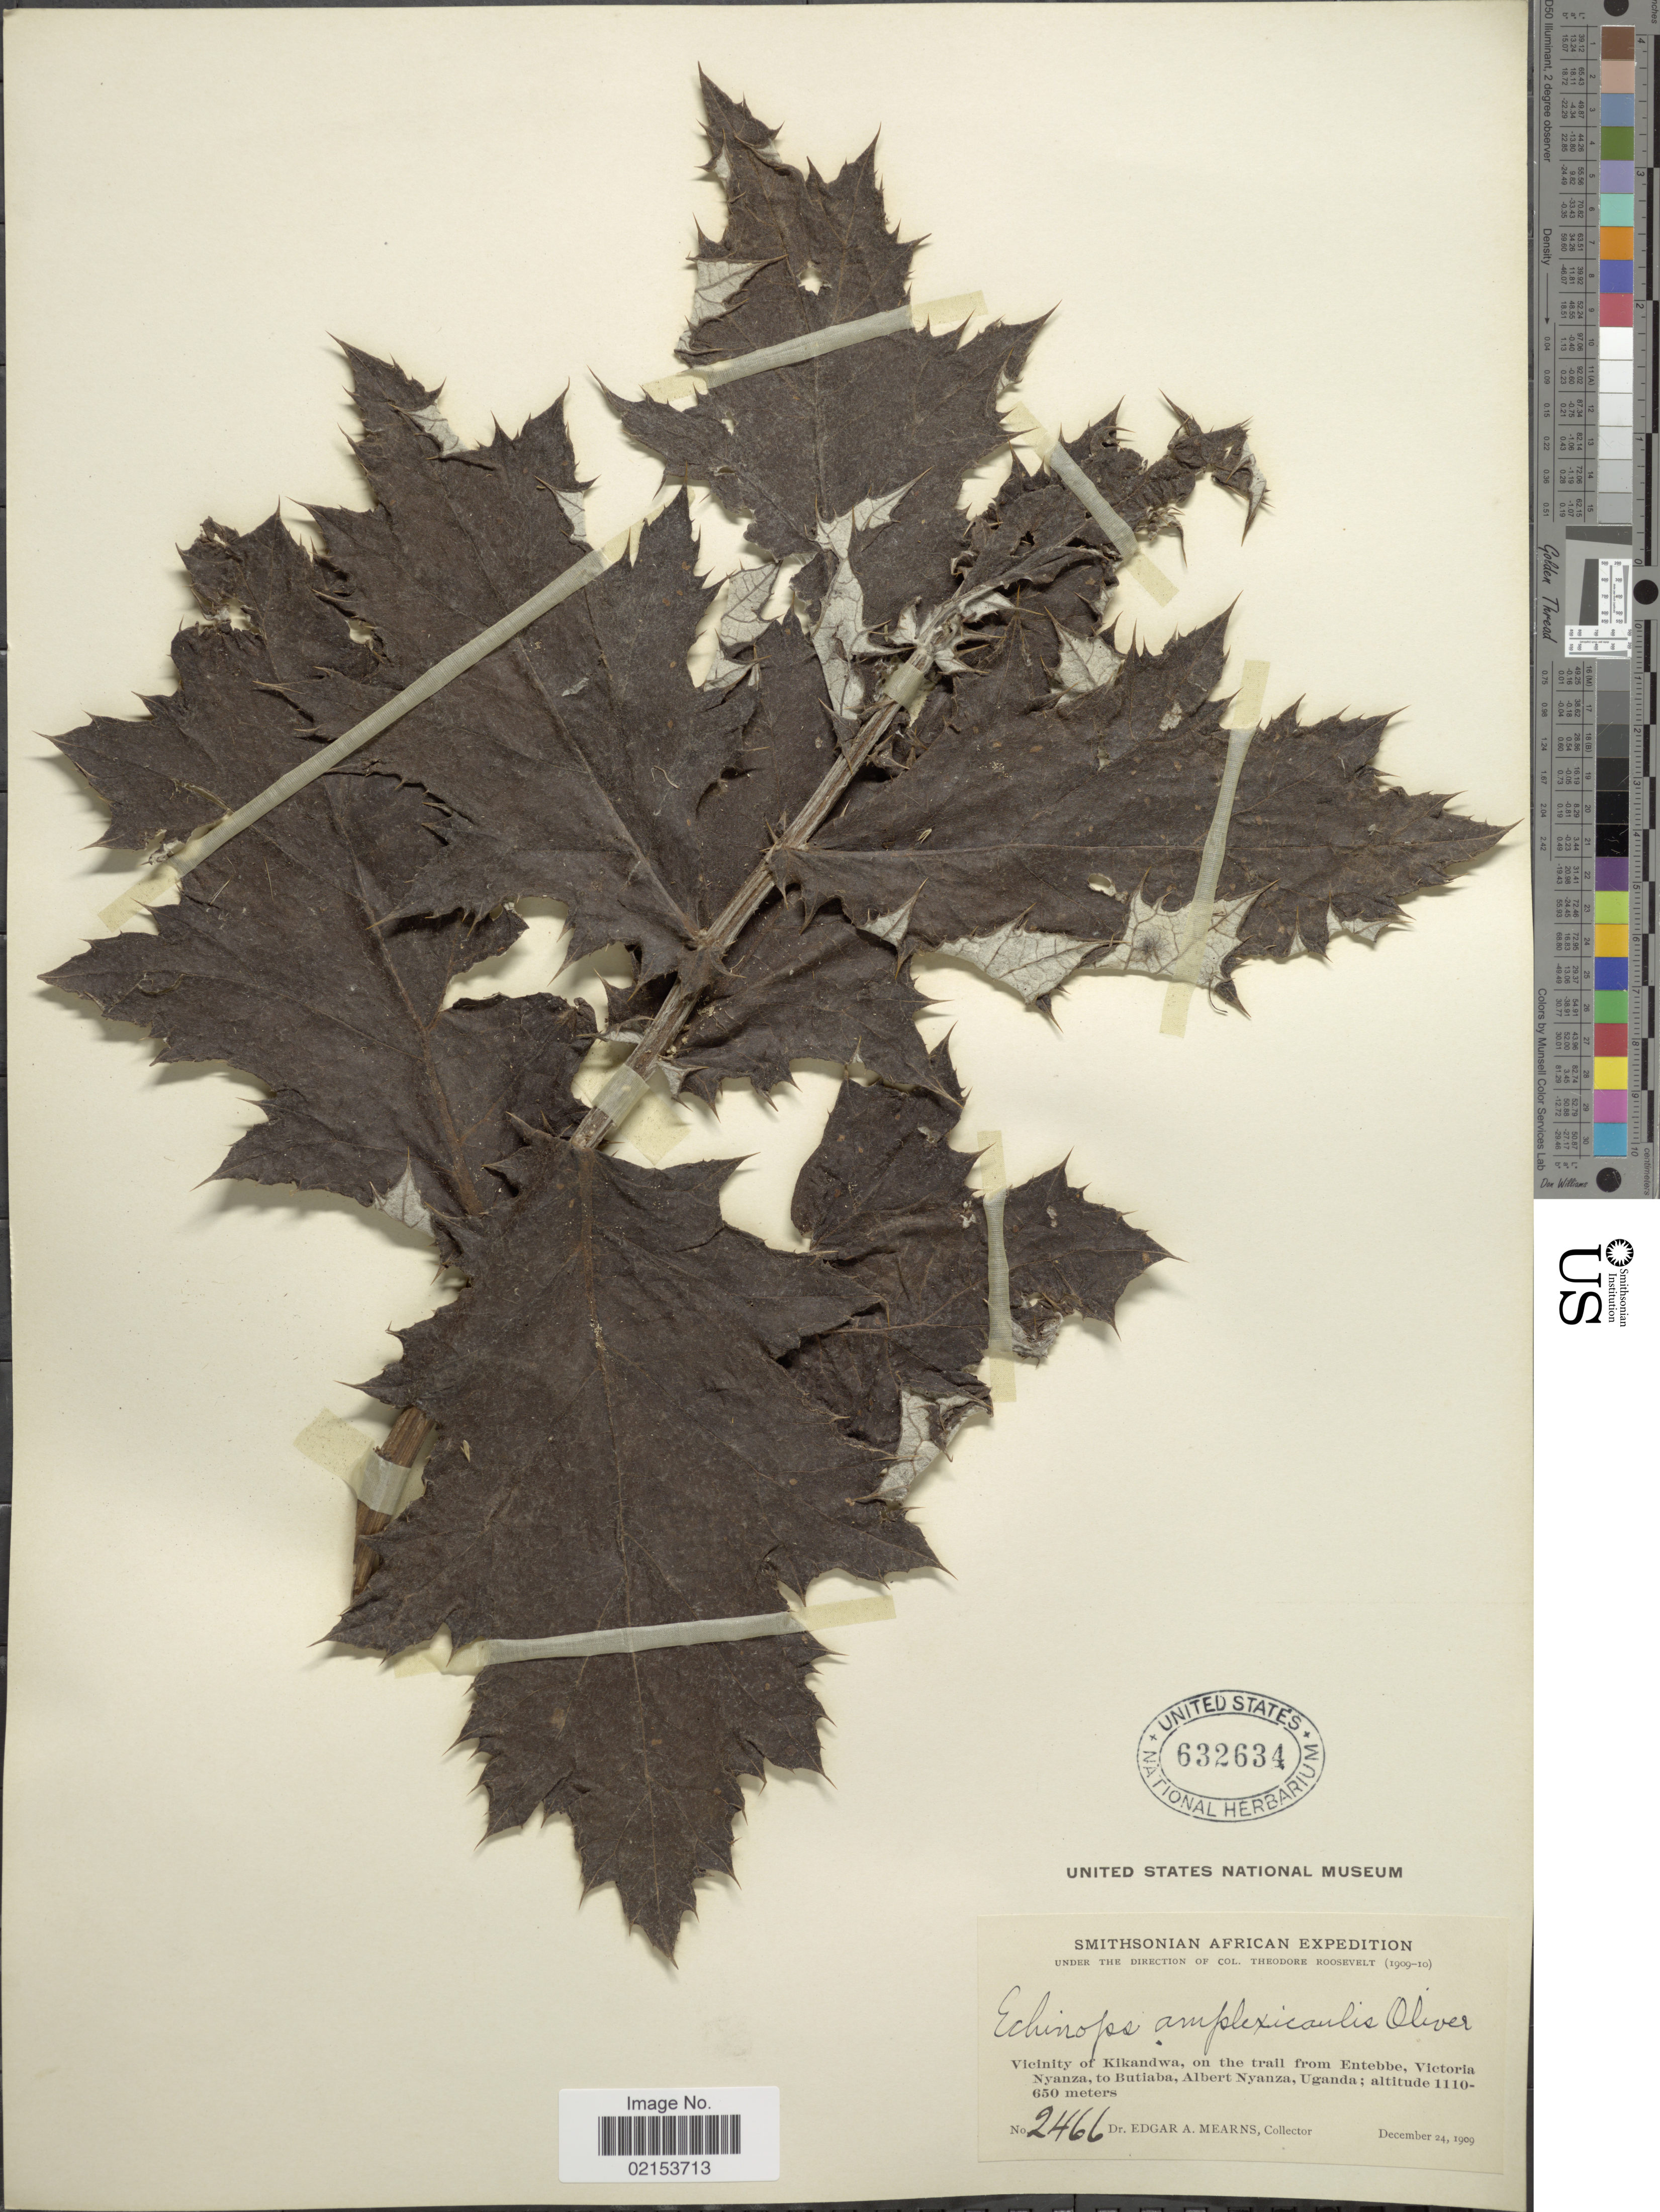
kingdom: Plantae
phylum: Tracheophyta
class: Magnoliopsida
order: Asterales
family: Asteraceae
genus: Echinops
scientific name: Echinops amplexicaulis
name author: Oliv.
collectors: E. A. Mearns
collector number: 2466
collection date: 1909-12-24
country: Uganda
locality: Vicinity of Kikandwa, on trail from Intebbee, Victoria Nyanza, to Butiaba, Albert Nyanza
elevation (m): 650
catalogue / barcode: US 632634